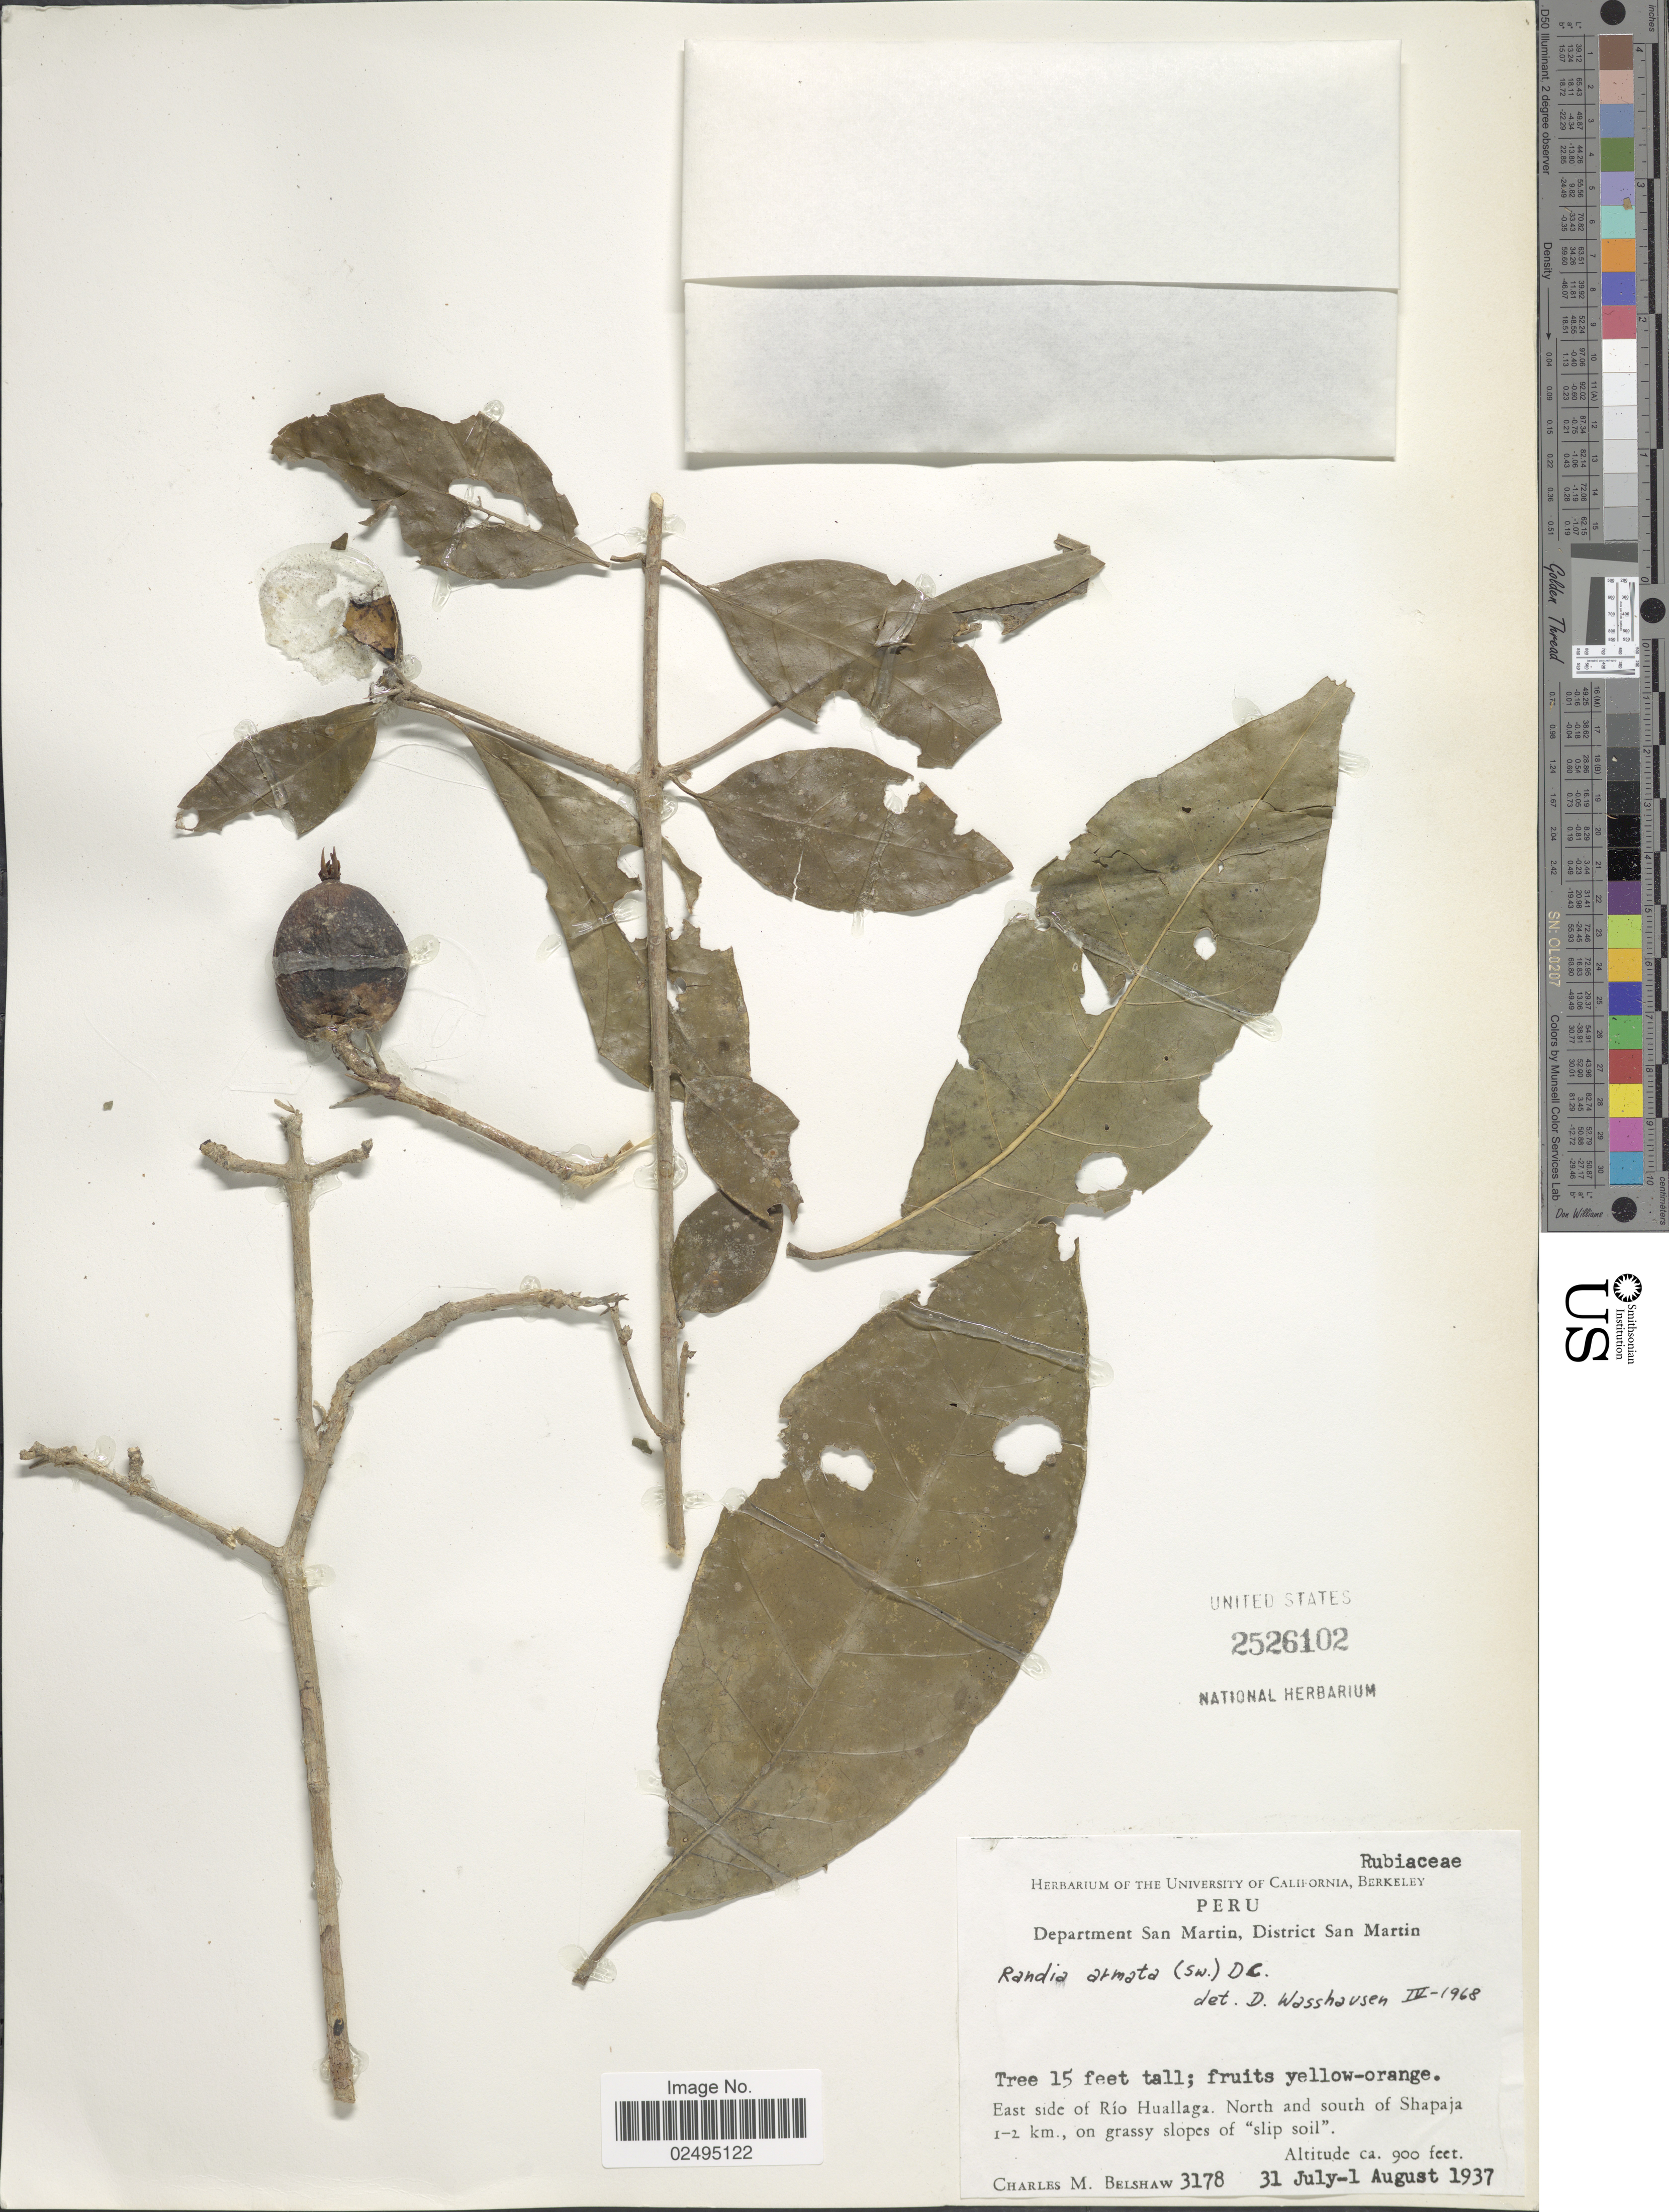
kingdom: Plantae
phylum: Tracheophyta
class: Magnoliopsida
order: Gentianales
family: Rubiaceae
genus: Randia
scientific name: Randia armata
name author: (Sw.) DC.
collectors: C. Shaw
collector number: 3187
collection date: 1937-07-31/1937-08-01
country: Peru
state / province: San Martín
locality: District San Martin, East side of Rui Huallaga. North and south of Shapaja 1-2 km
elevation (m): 274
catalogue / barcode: US 2526102